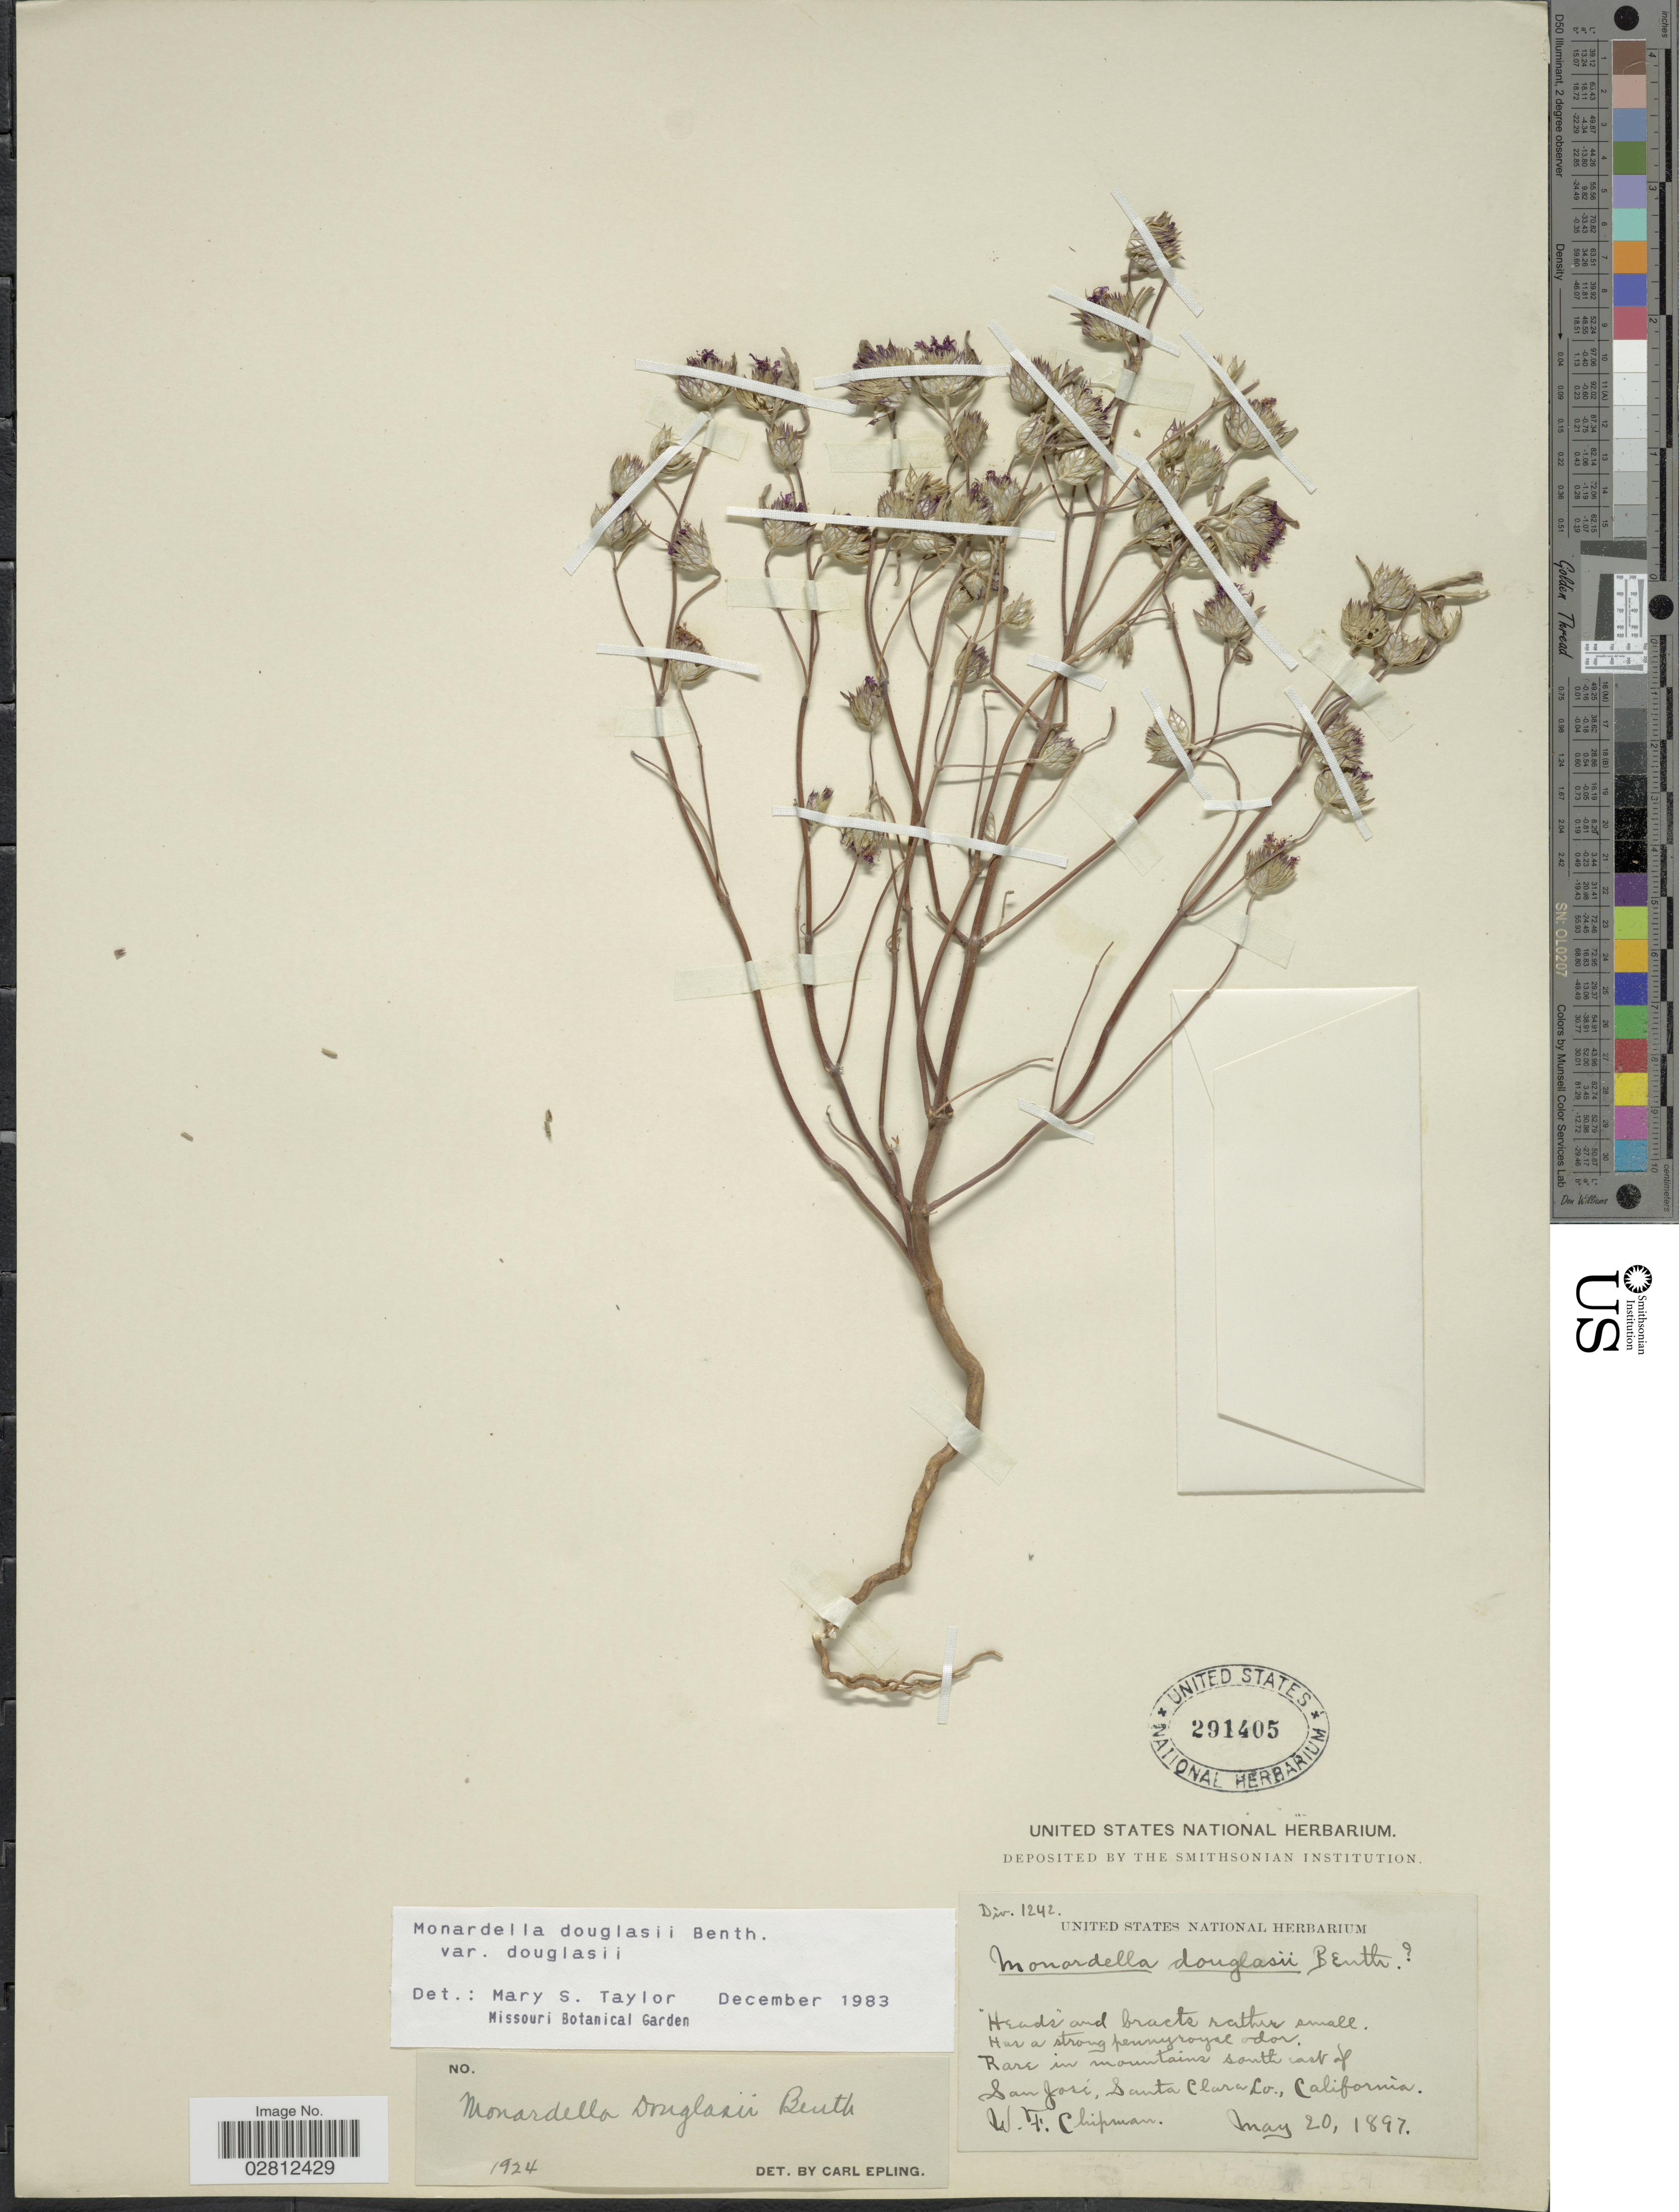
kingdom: Plantae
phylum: Tracheophyta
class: Magnoliopsida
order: Lamiales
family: Lamiaceae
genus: Monardella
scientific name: Monardella douglasii var. douglasii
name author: Benth.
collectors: W. Chipman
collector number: Div.1242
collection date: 1897-05-20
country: United States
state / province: California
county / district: Santa Clara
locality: Rare in mountains south east of San José, Santa Clara Co.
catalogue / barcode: US 291405